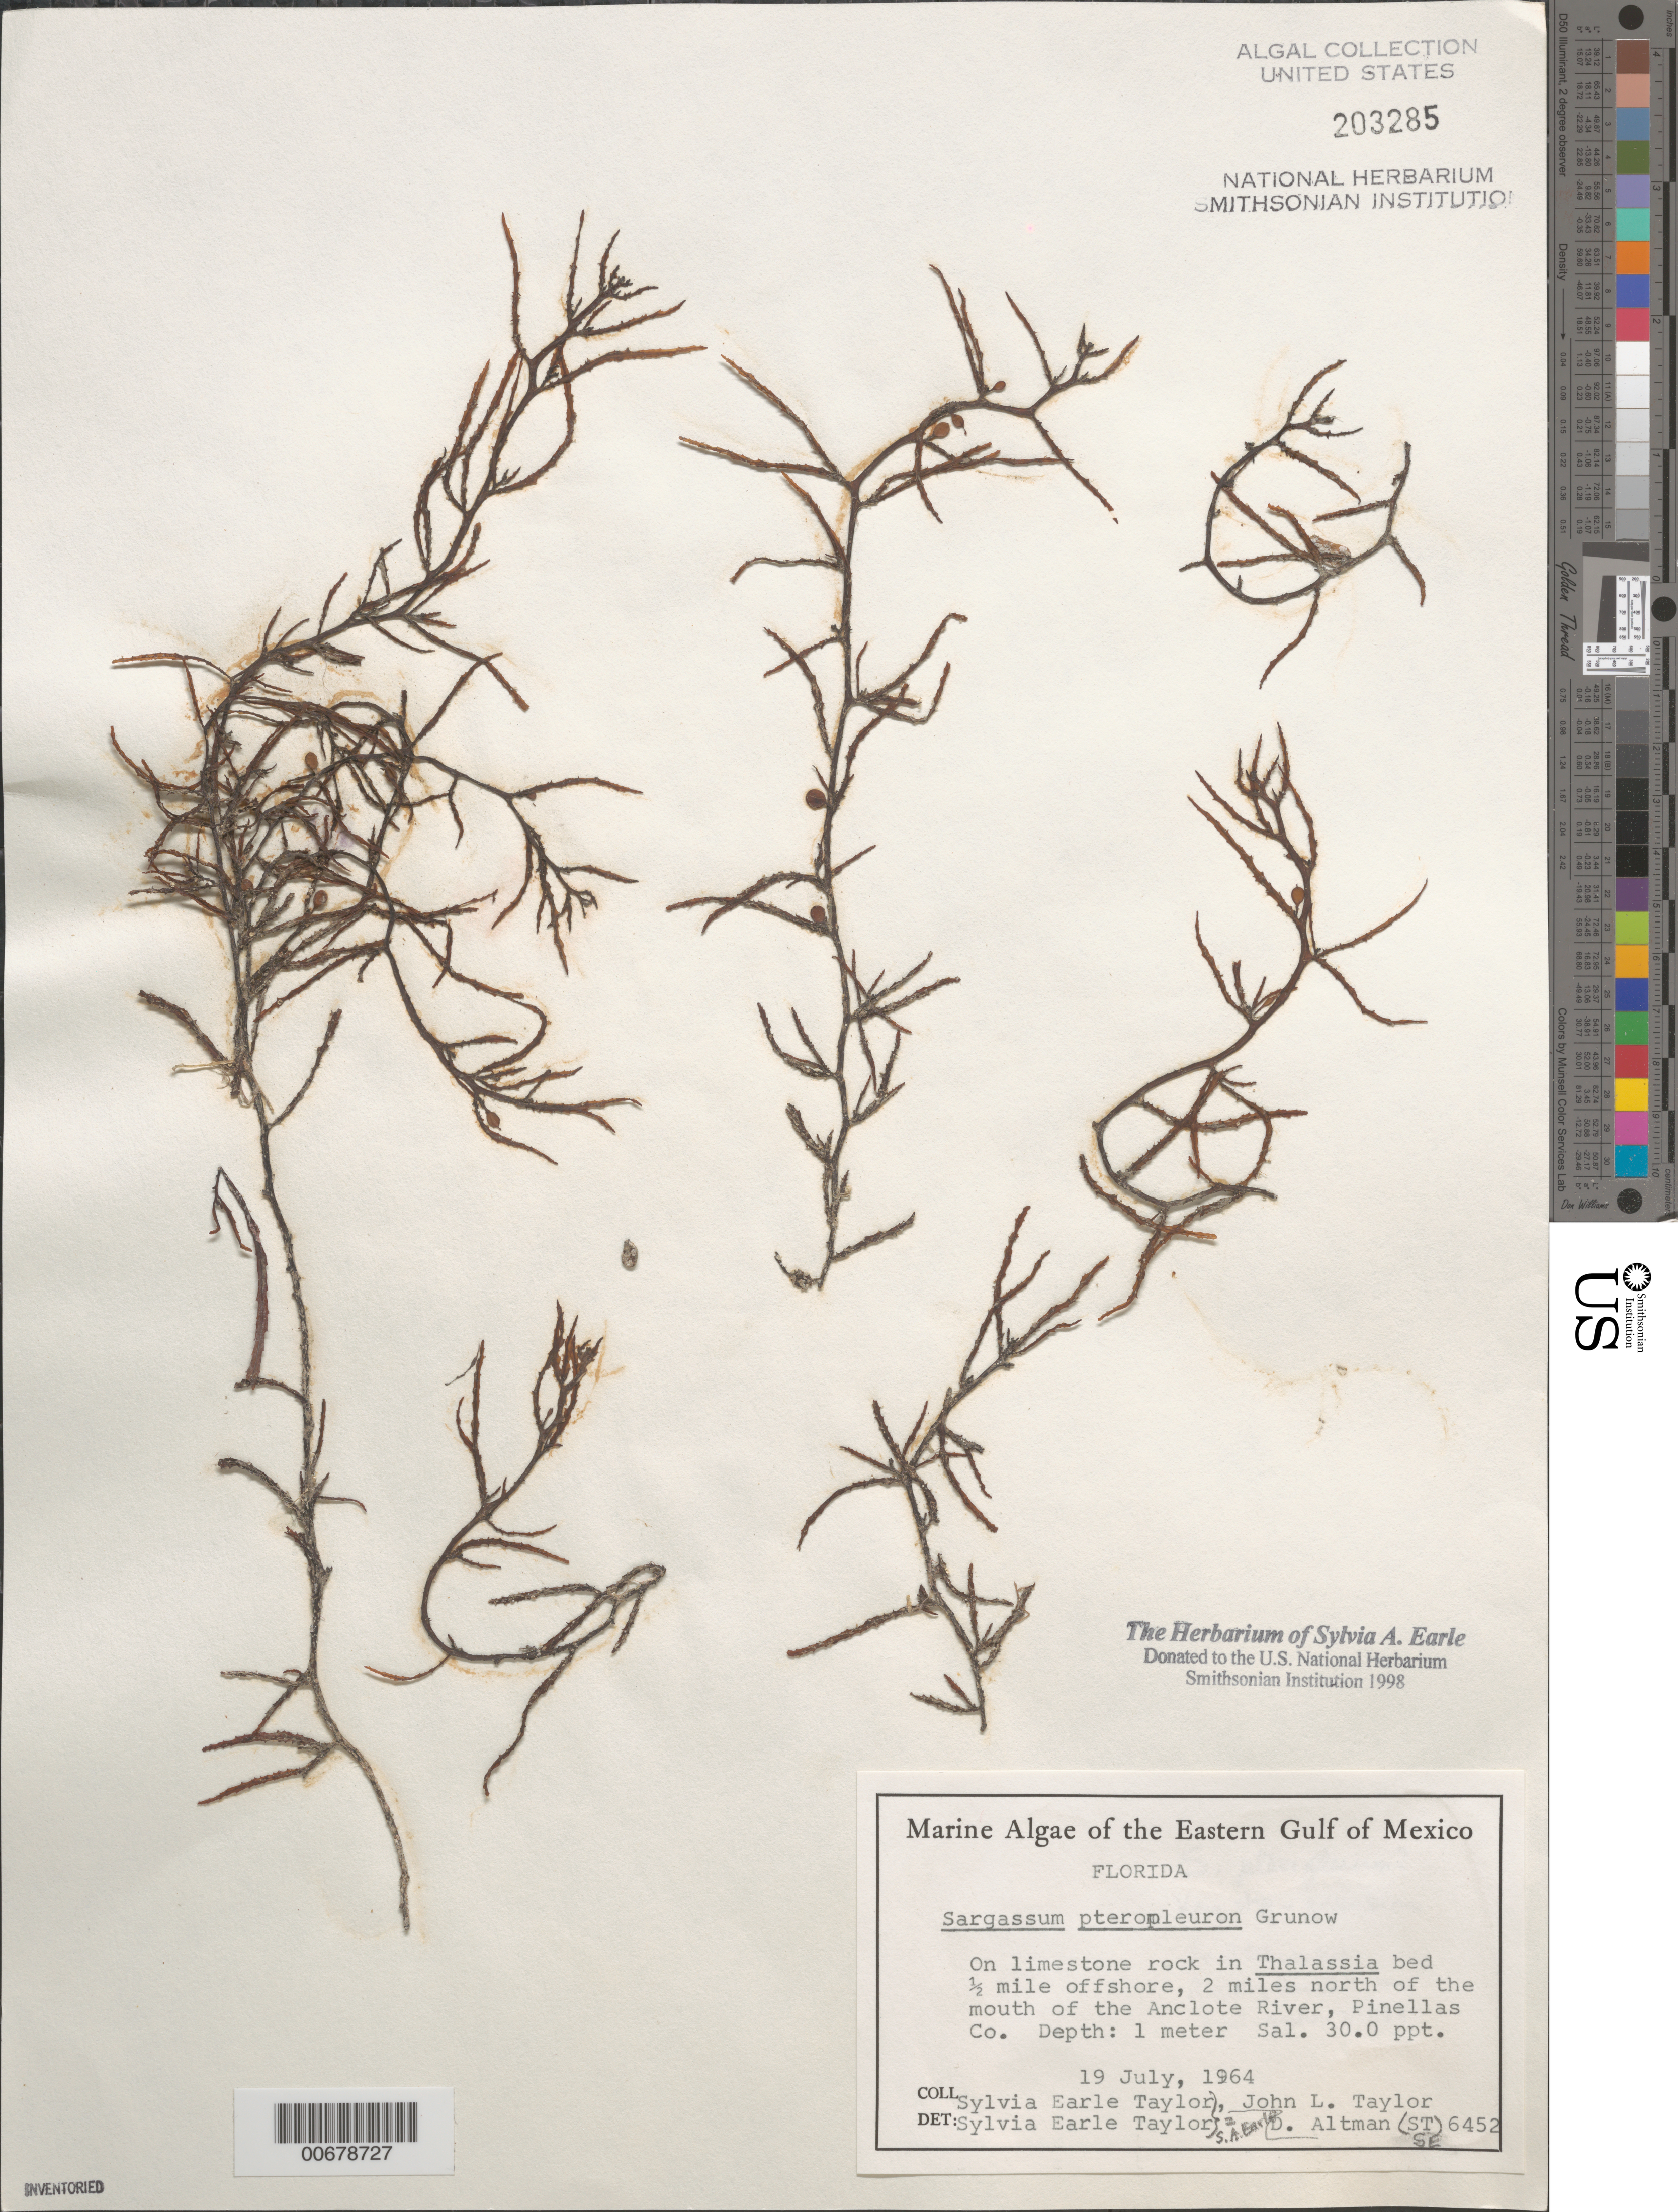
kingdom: Chromista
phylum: Ochrophyta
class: Phaeophyceae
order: Fucales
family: Sargassaceae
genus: Sargassum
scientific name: Sargassum pteropleuron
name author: Grunow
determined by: Earle, S. A.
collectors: S. A. Earle, J. L. Taylor & D. Altman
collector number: SE 6452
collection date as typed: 19 Jul 1964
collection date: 1964-07-19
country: United States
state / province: Florida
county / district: Pinellas County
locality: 2 miles north of Anclote River mouth, 1/2 mile offshore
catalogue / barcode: US 203285